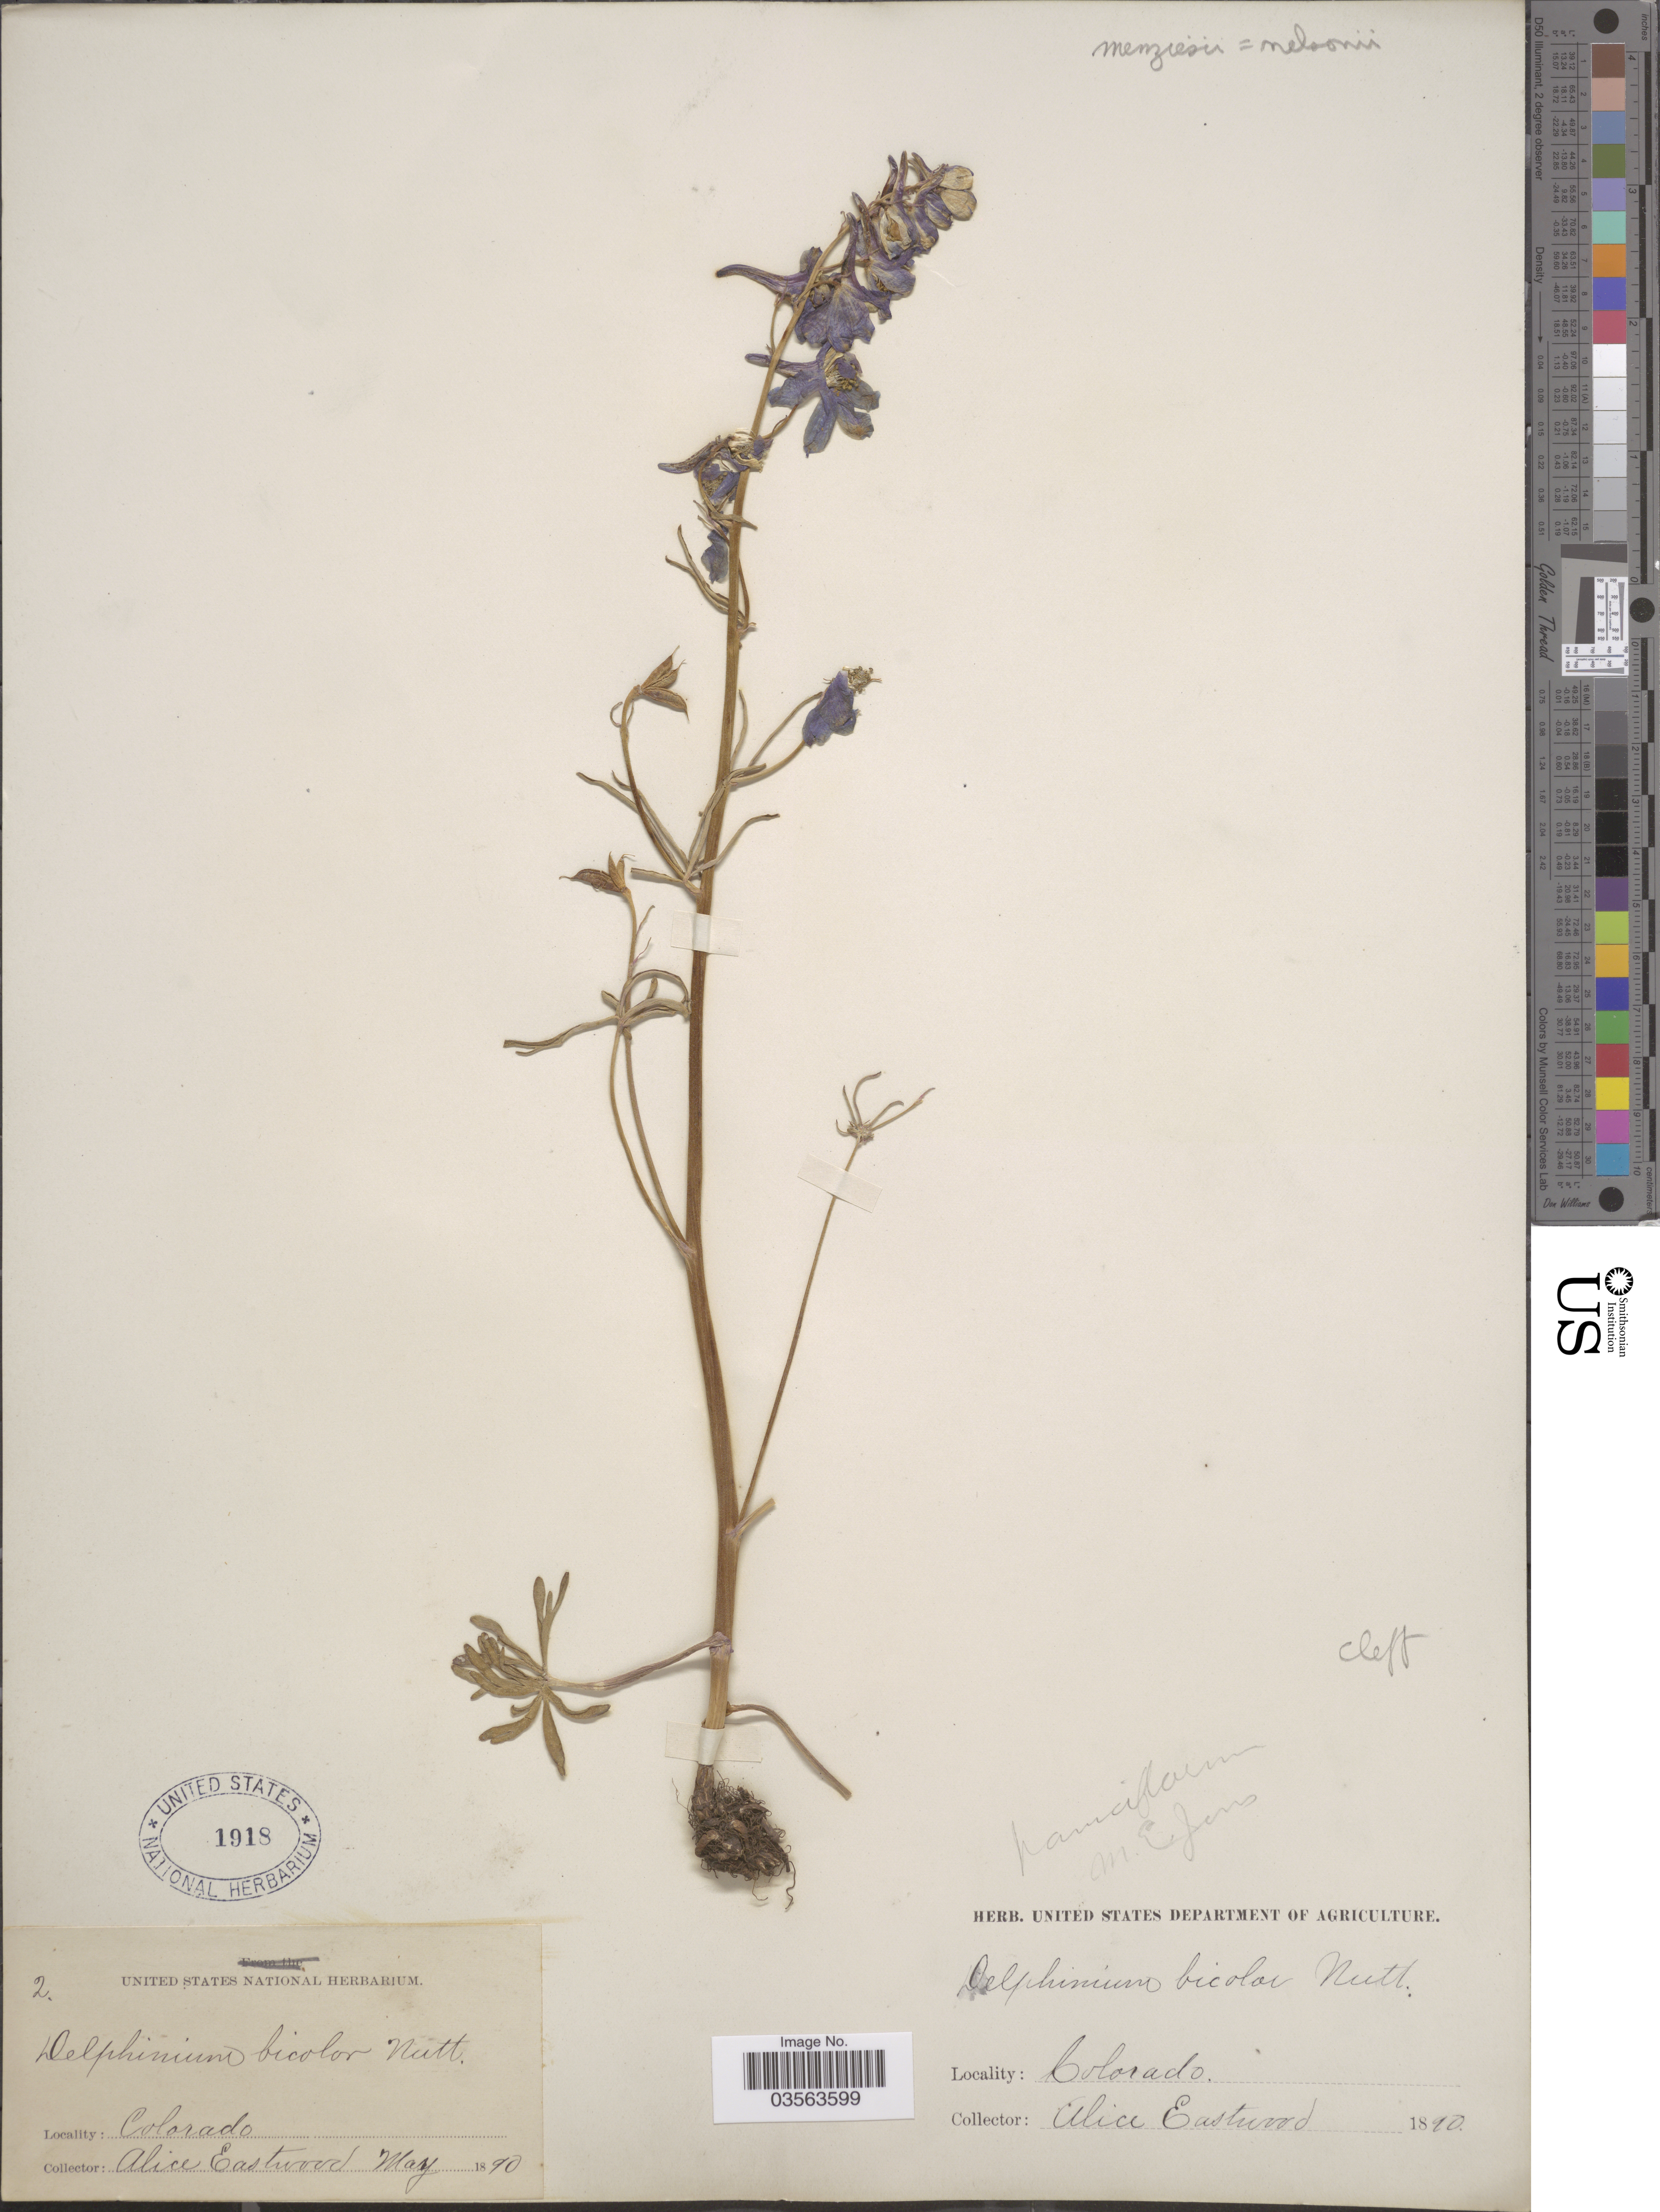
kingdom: Plantae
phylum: Tracheophyta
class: Magnoliopsida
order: Ranunculales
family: Ranunculaceae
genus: Delphinium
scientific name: Delphinium nelsonii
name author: Greene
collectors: A. Eastwood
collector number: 2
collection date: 1890-05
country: United States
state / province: Colorado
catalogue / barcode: US 1918